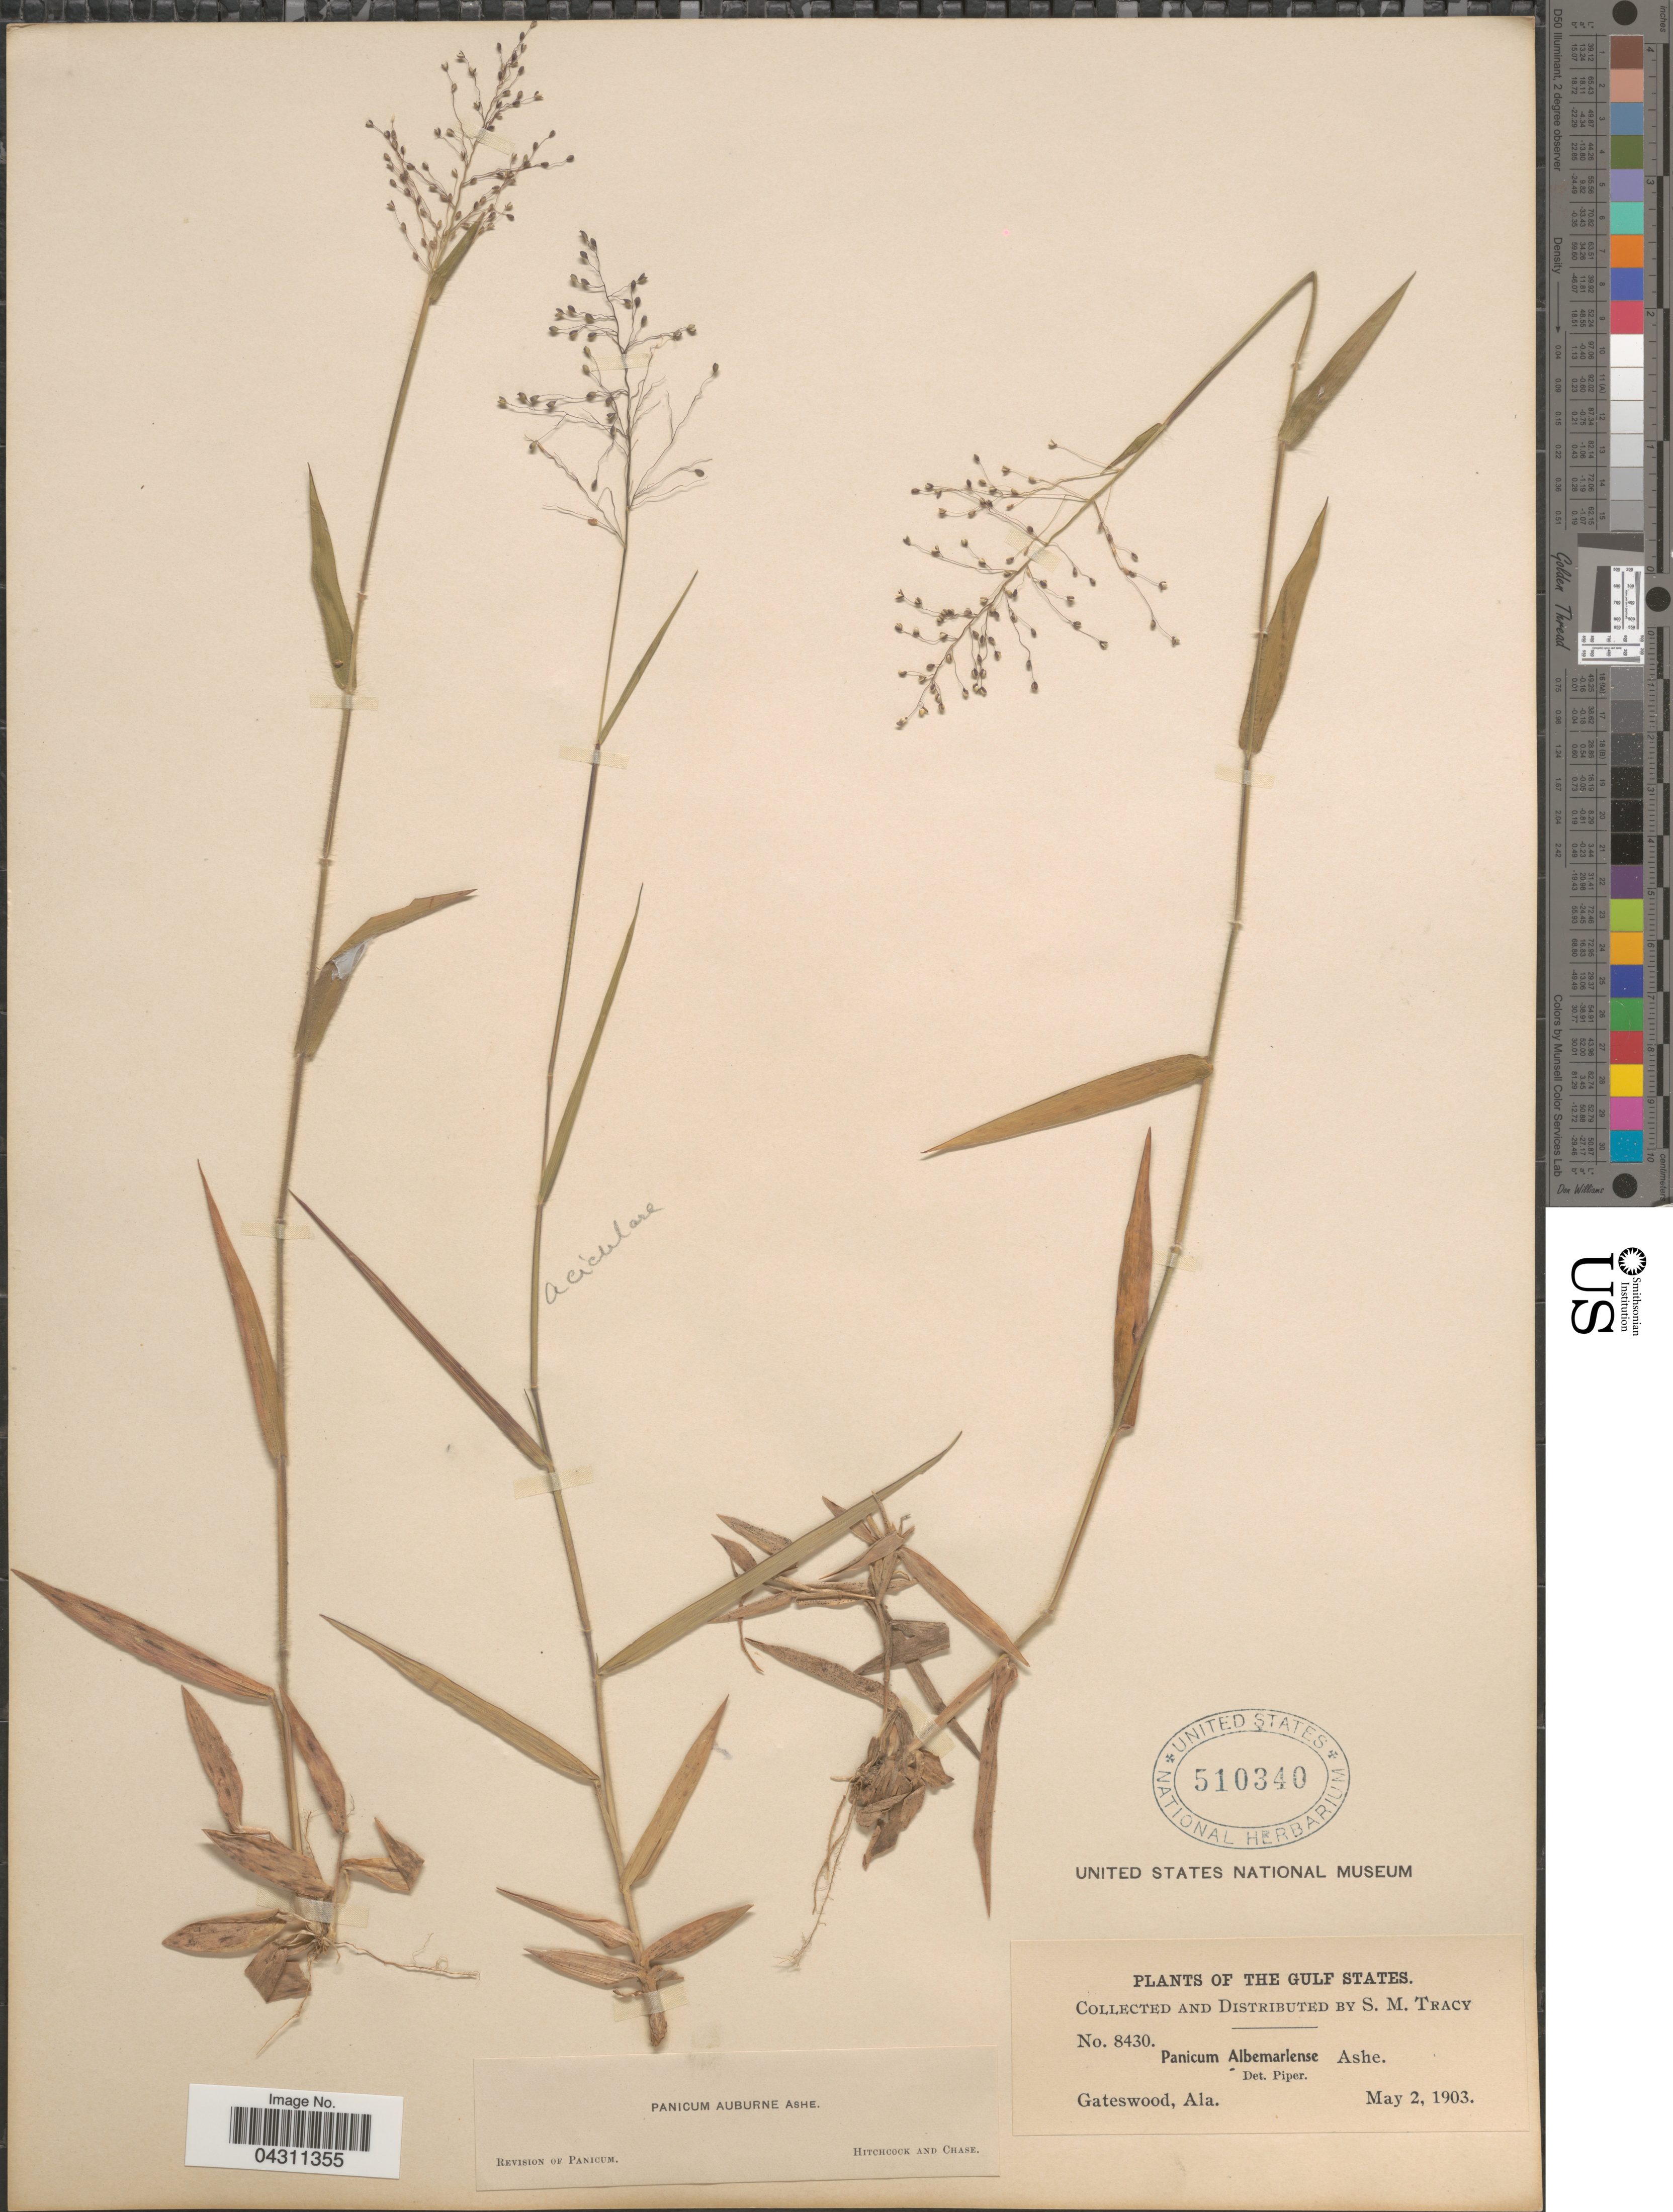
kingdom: Plantae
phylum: Tracheophyta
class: Liliopsida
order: Poales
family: Poaceae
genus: Dichanthelium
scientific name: Dichanthelium sphaerocarpon var. sphaerocarpon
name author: (Elliott) Gould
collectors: S. M. Tracy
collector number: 8430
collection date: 1903-05-02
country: United States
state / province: Alabama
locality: The Gulf States. Gateswood.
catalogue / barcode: US 510340